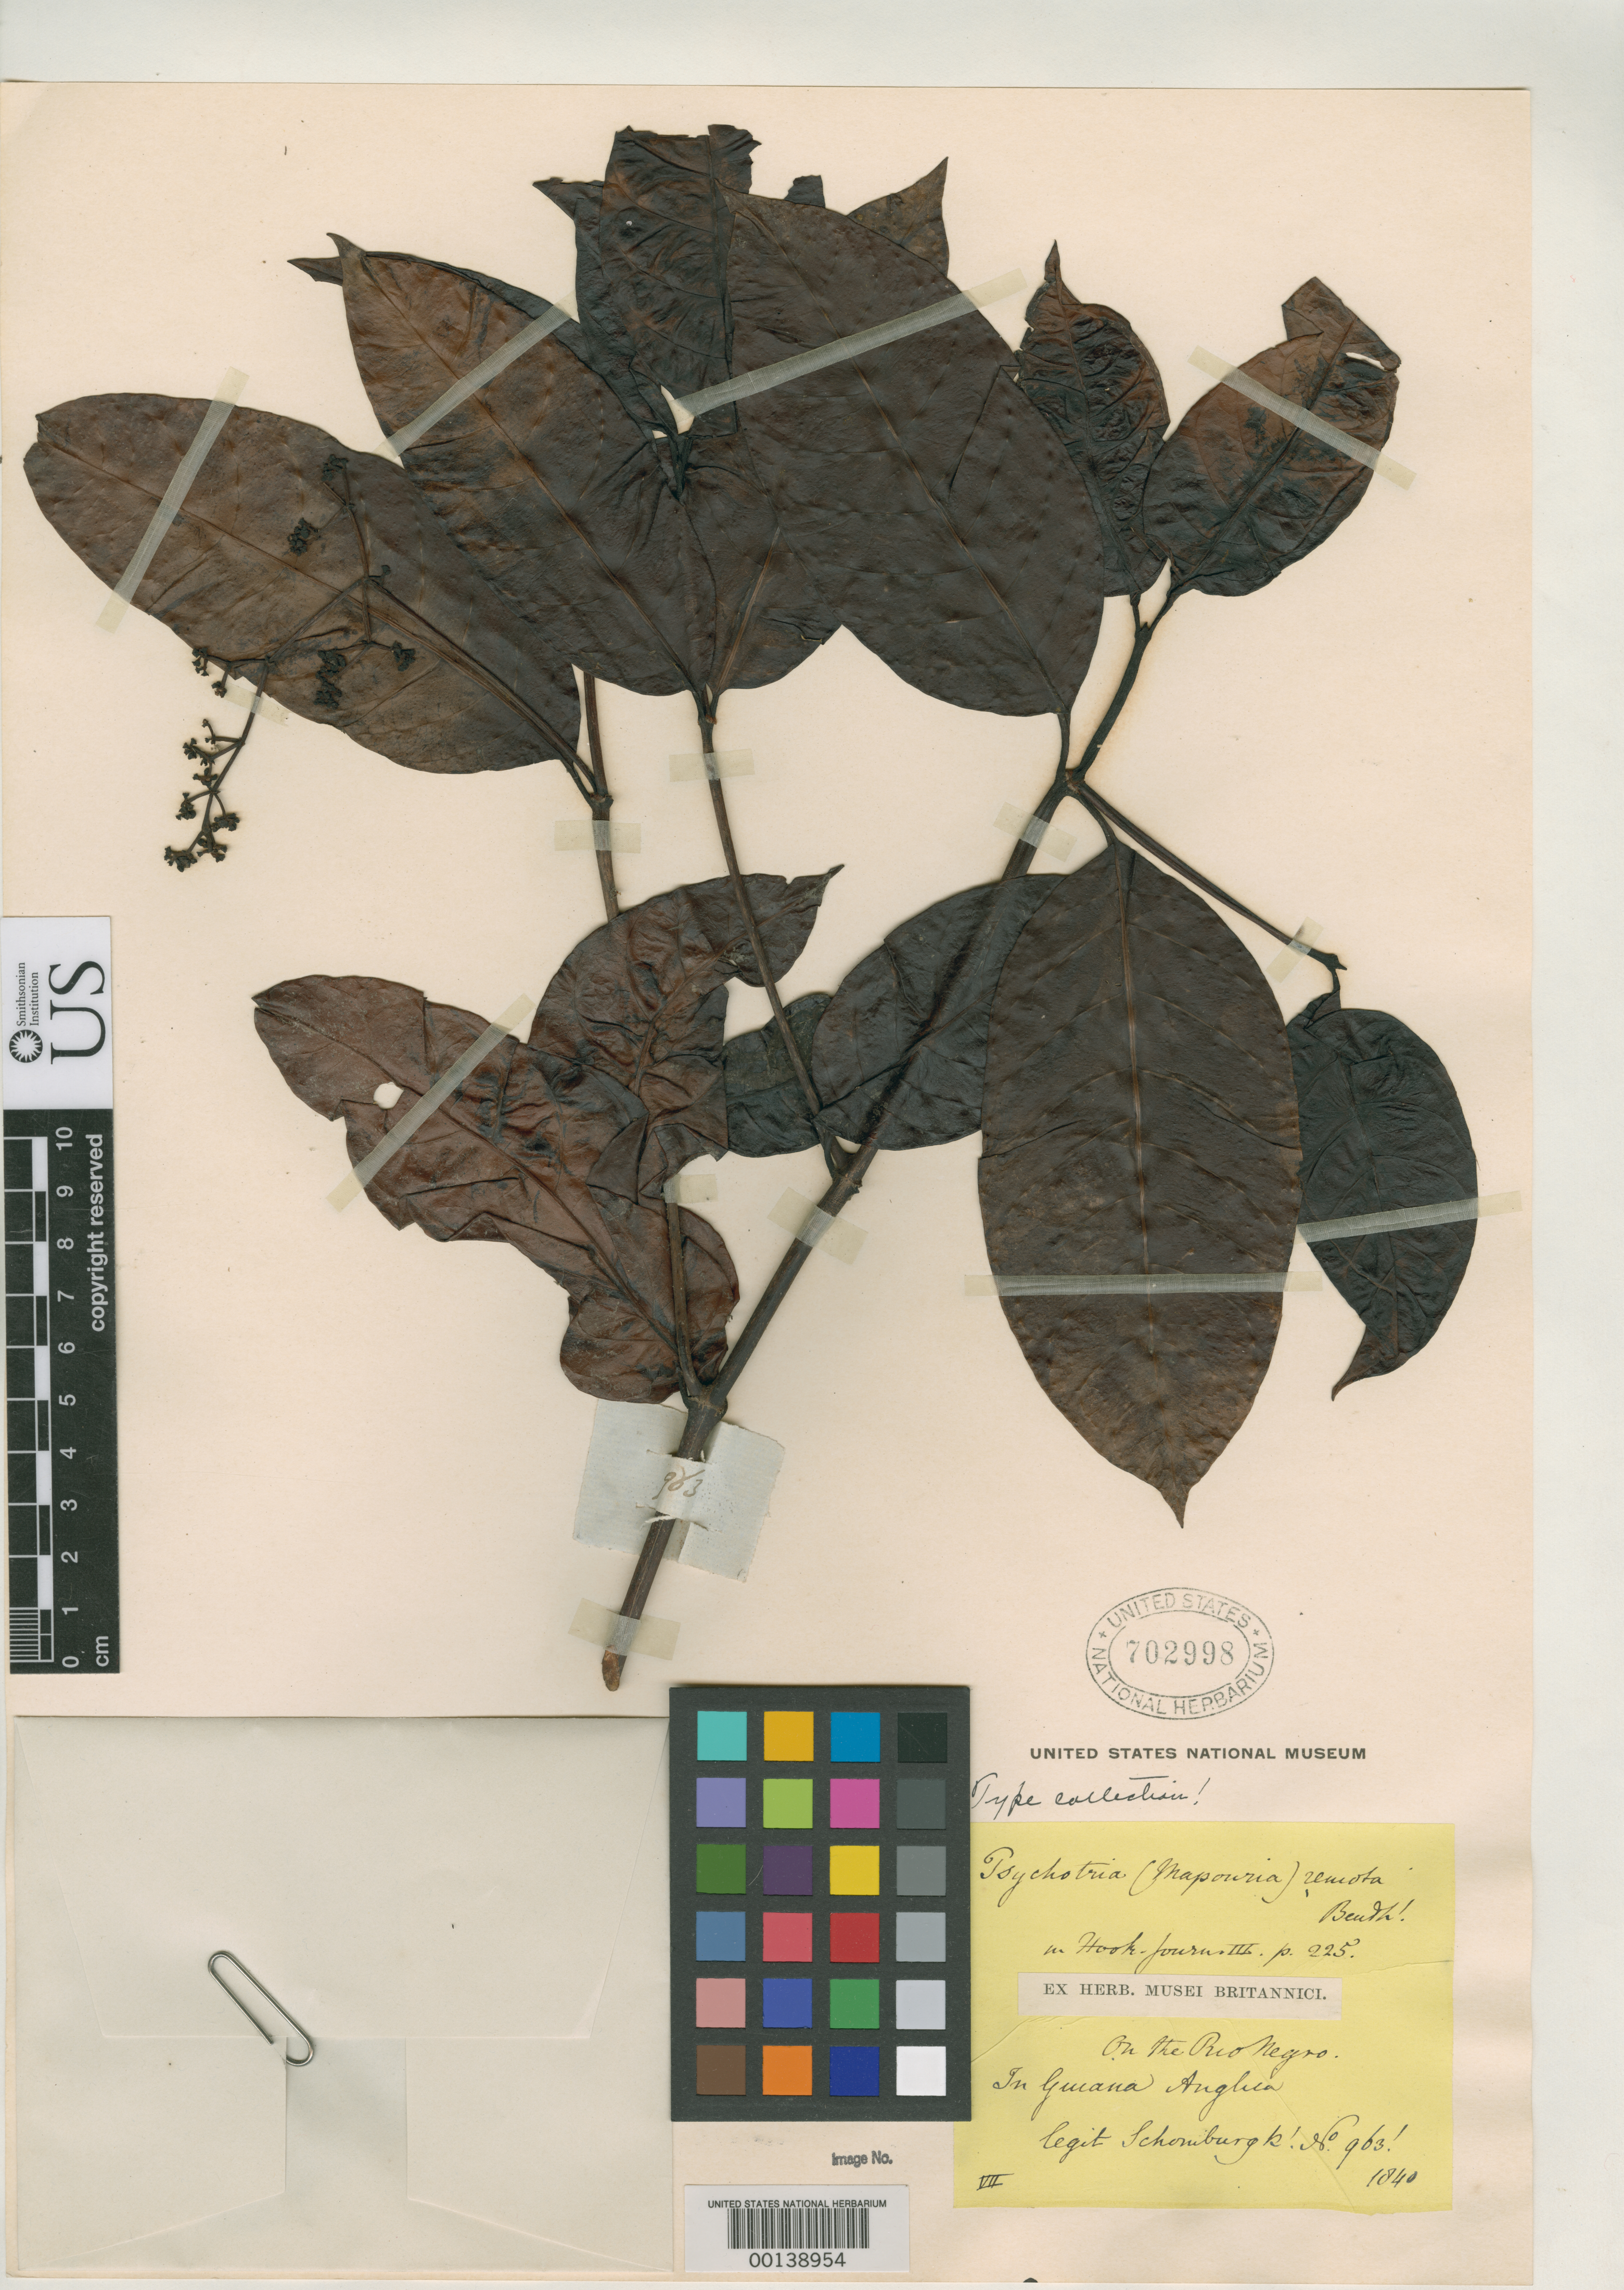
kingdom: Plantae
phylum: Tracheophyta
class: Magnoliopsida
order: Gentianales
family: Rubiaceae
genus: Psychotria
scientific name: Psychotria remota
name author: Benth.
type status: Isotype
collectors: M. R. Schomburgk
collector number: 963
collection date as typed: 1840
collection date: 1840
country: Guyana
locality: Rio Negro.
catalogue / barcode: US 702998